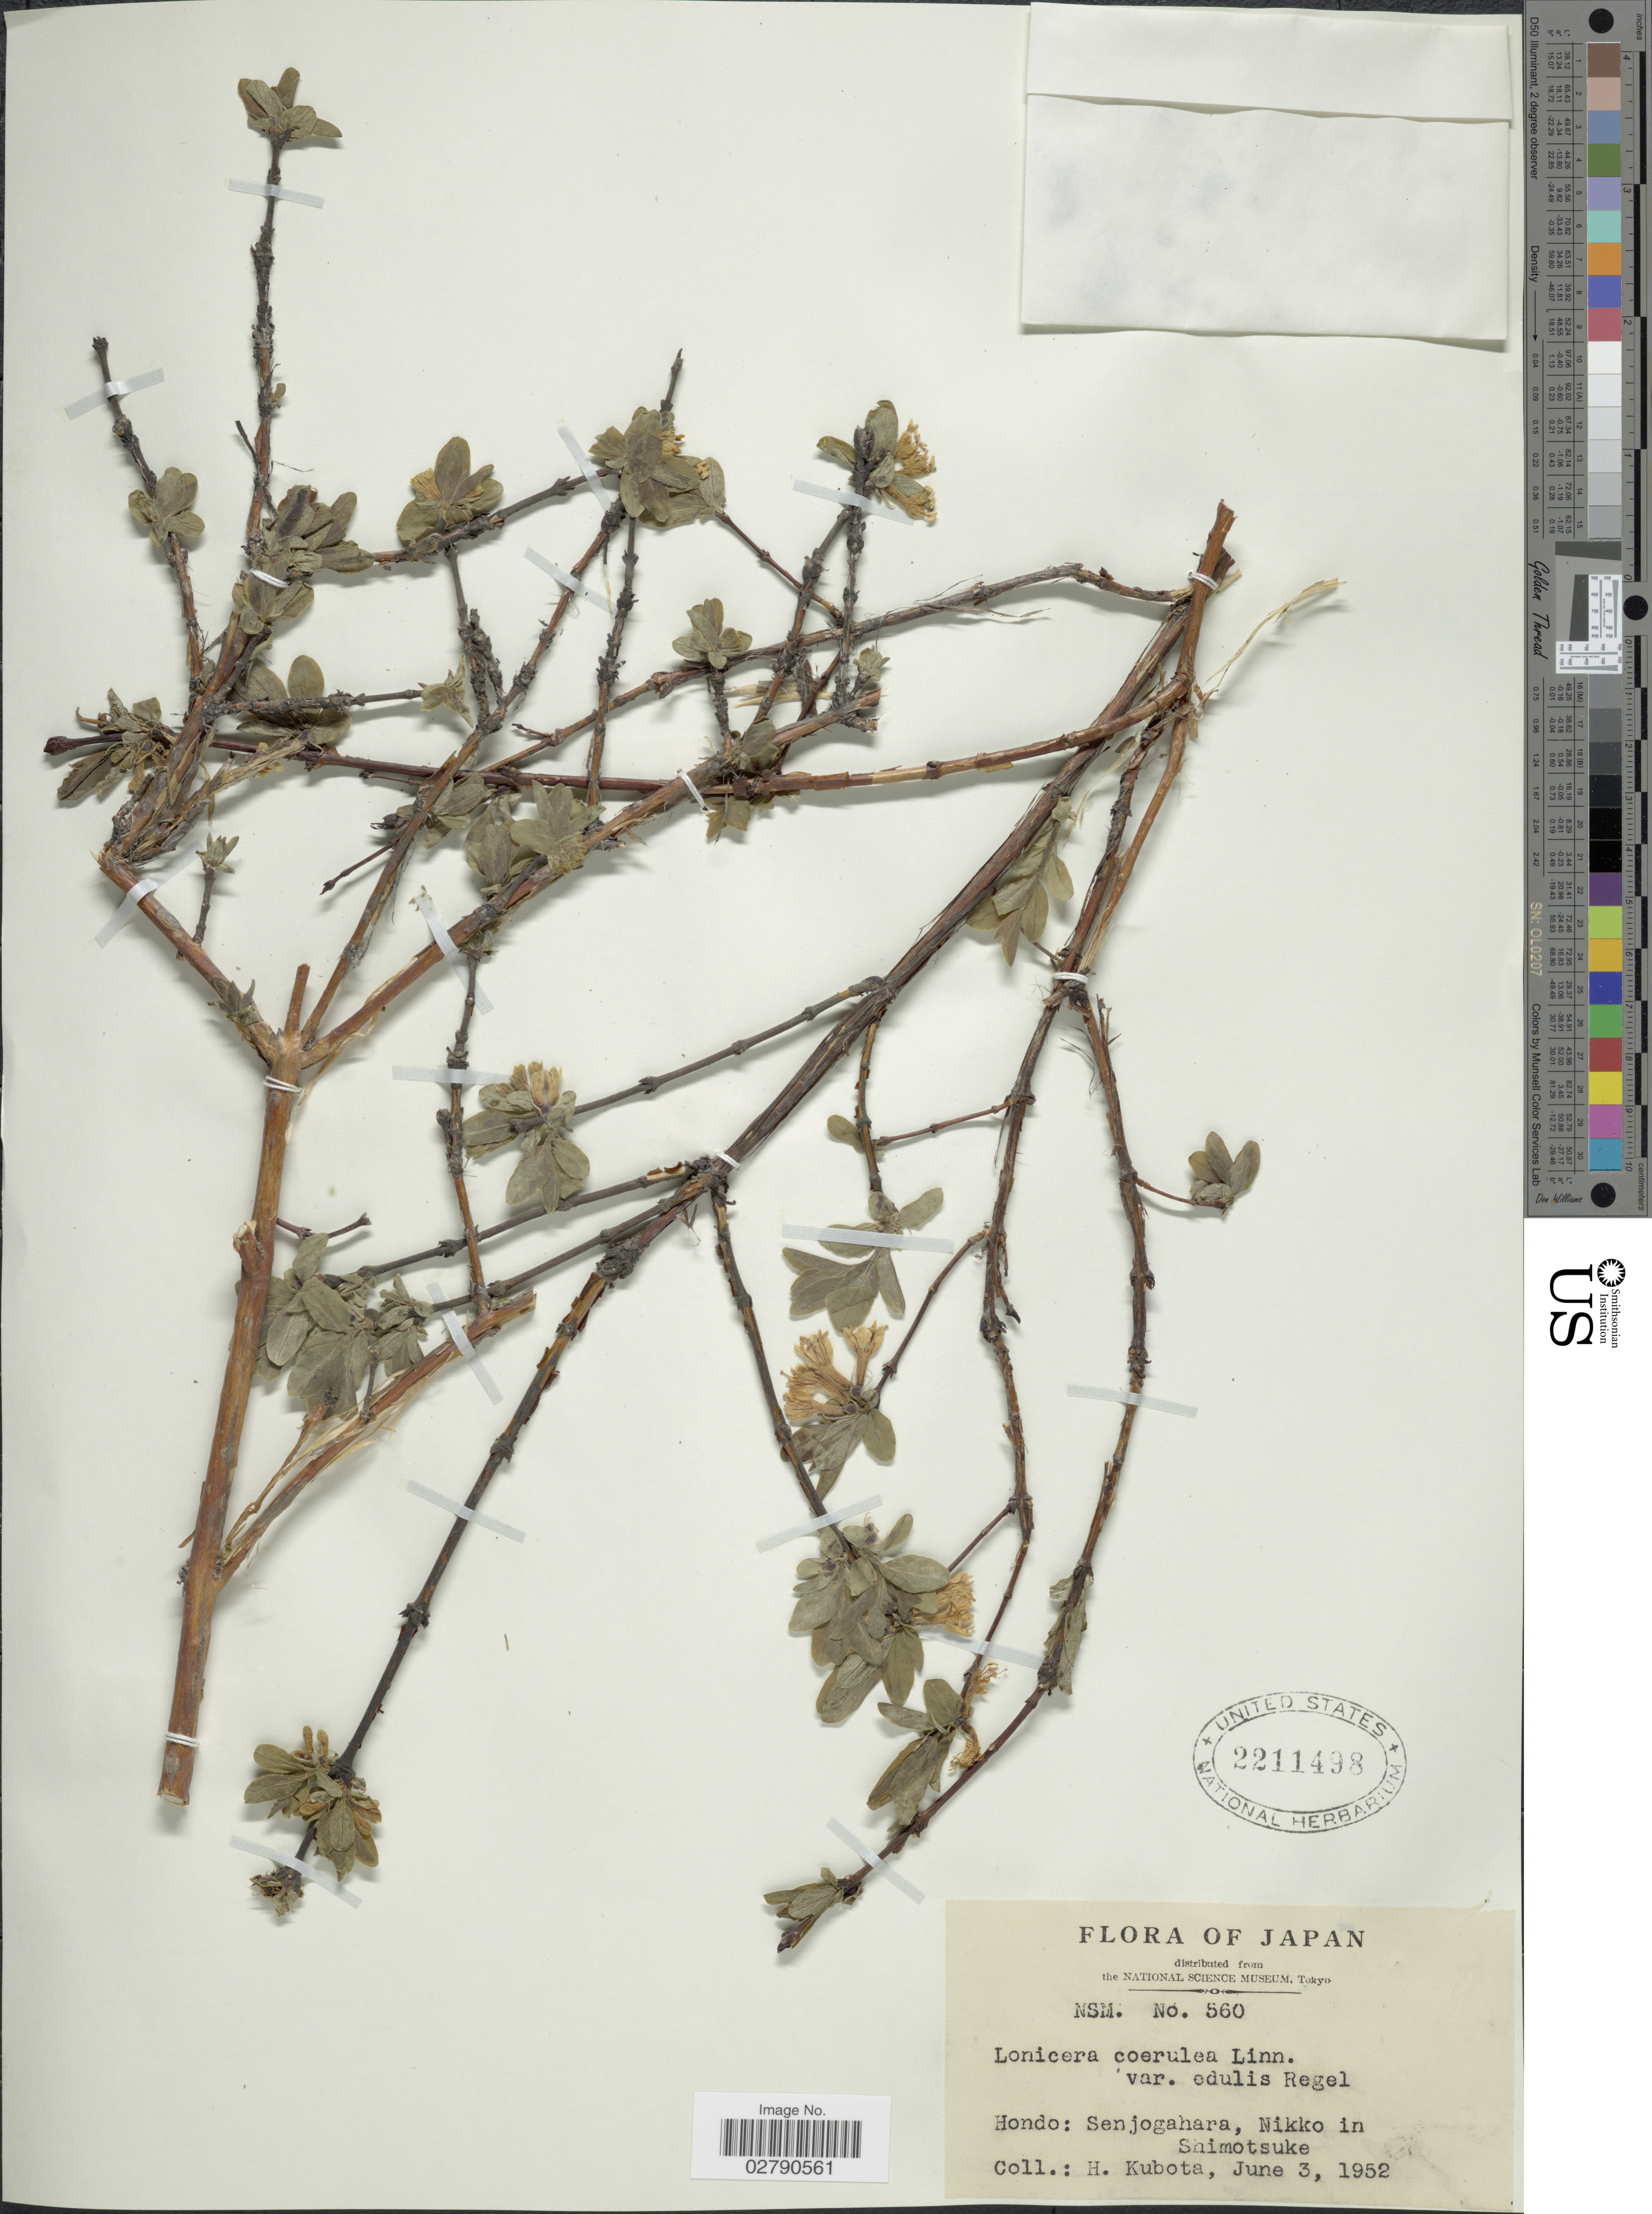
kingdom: Plantae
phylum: Tracheophyta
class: Magnoliopsida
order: Dipsacales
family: Caprifoliaceae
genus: Lonicera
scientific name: Lonicera caerulea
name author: L.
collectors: H. Kubota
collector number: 560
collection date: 1952-06-03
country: Japan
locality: Hondo: Senjogahara, Nikko in Shimotsuke.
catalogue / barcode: US 2211498